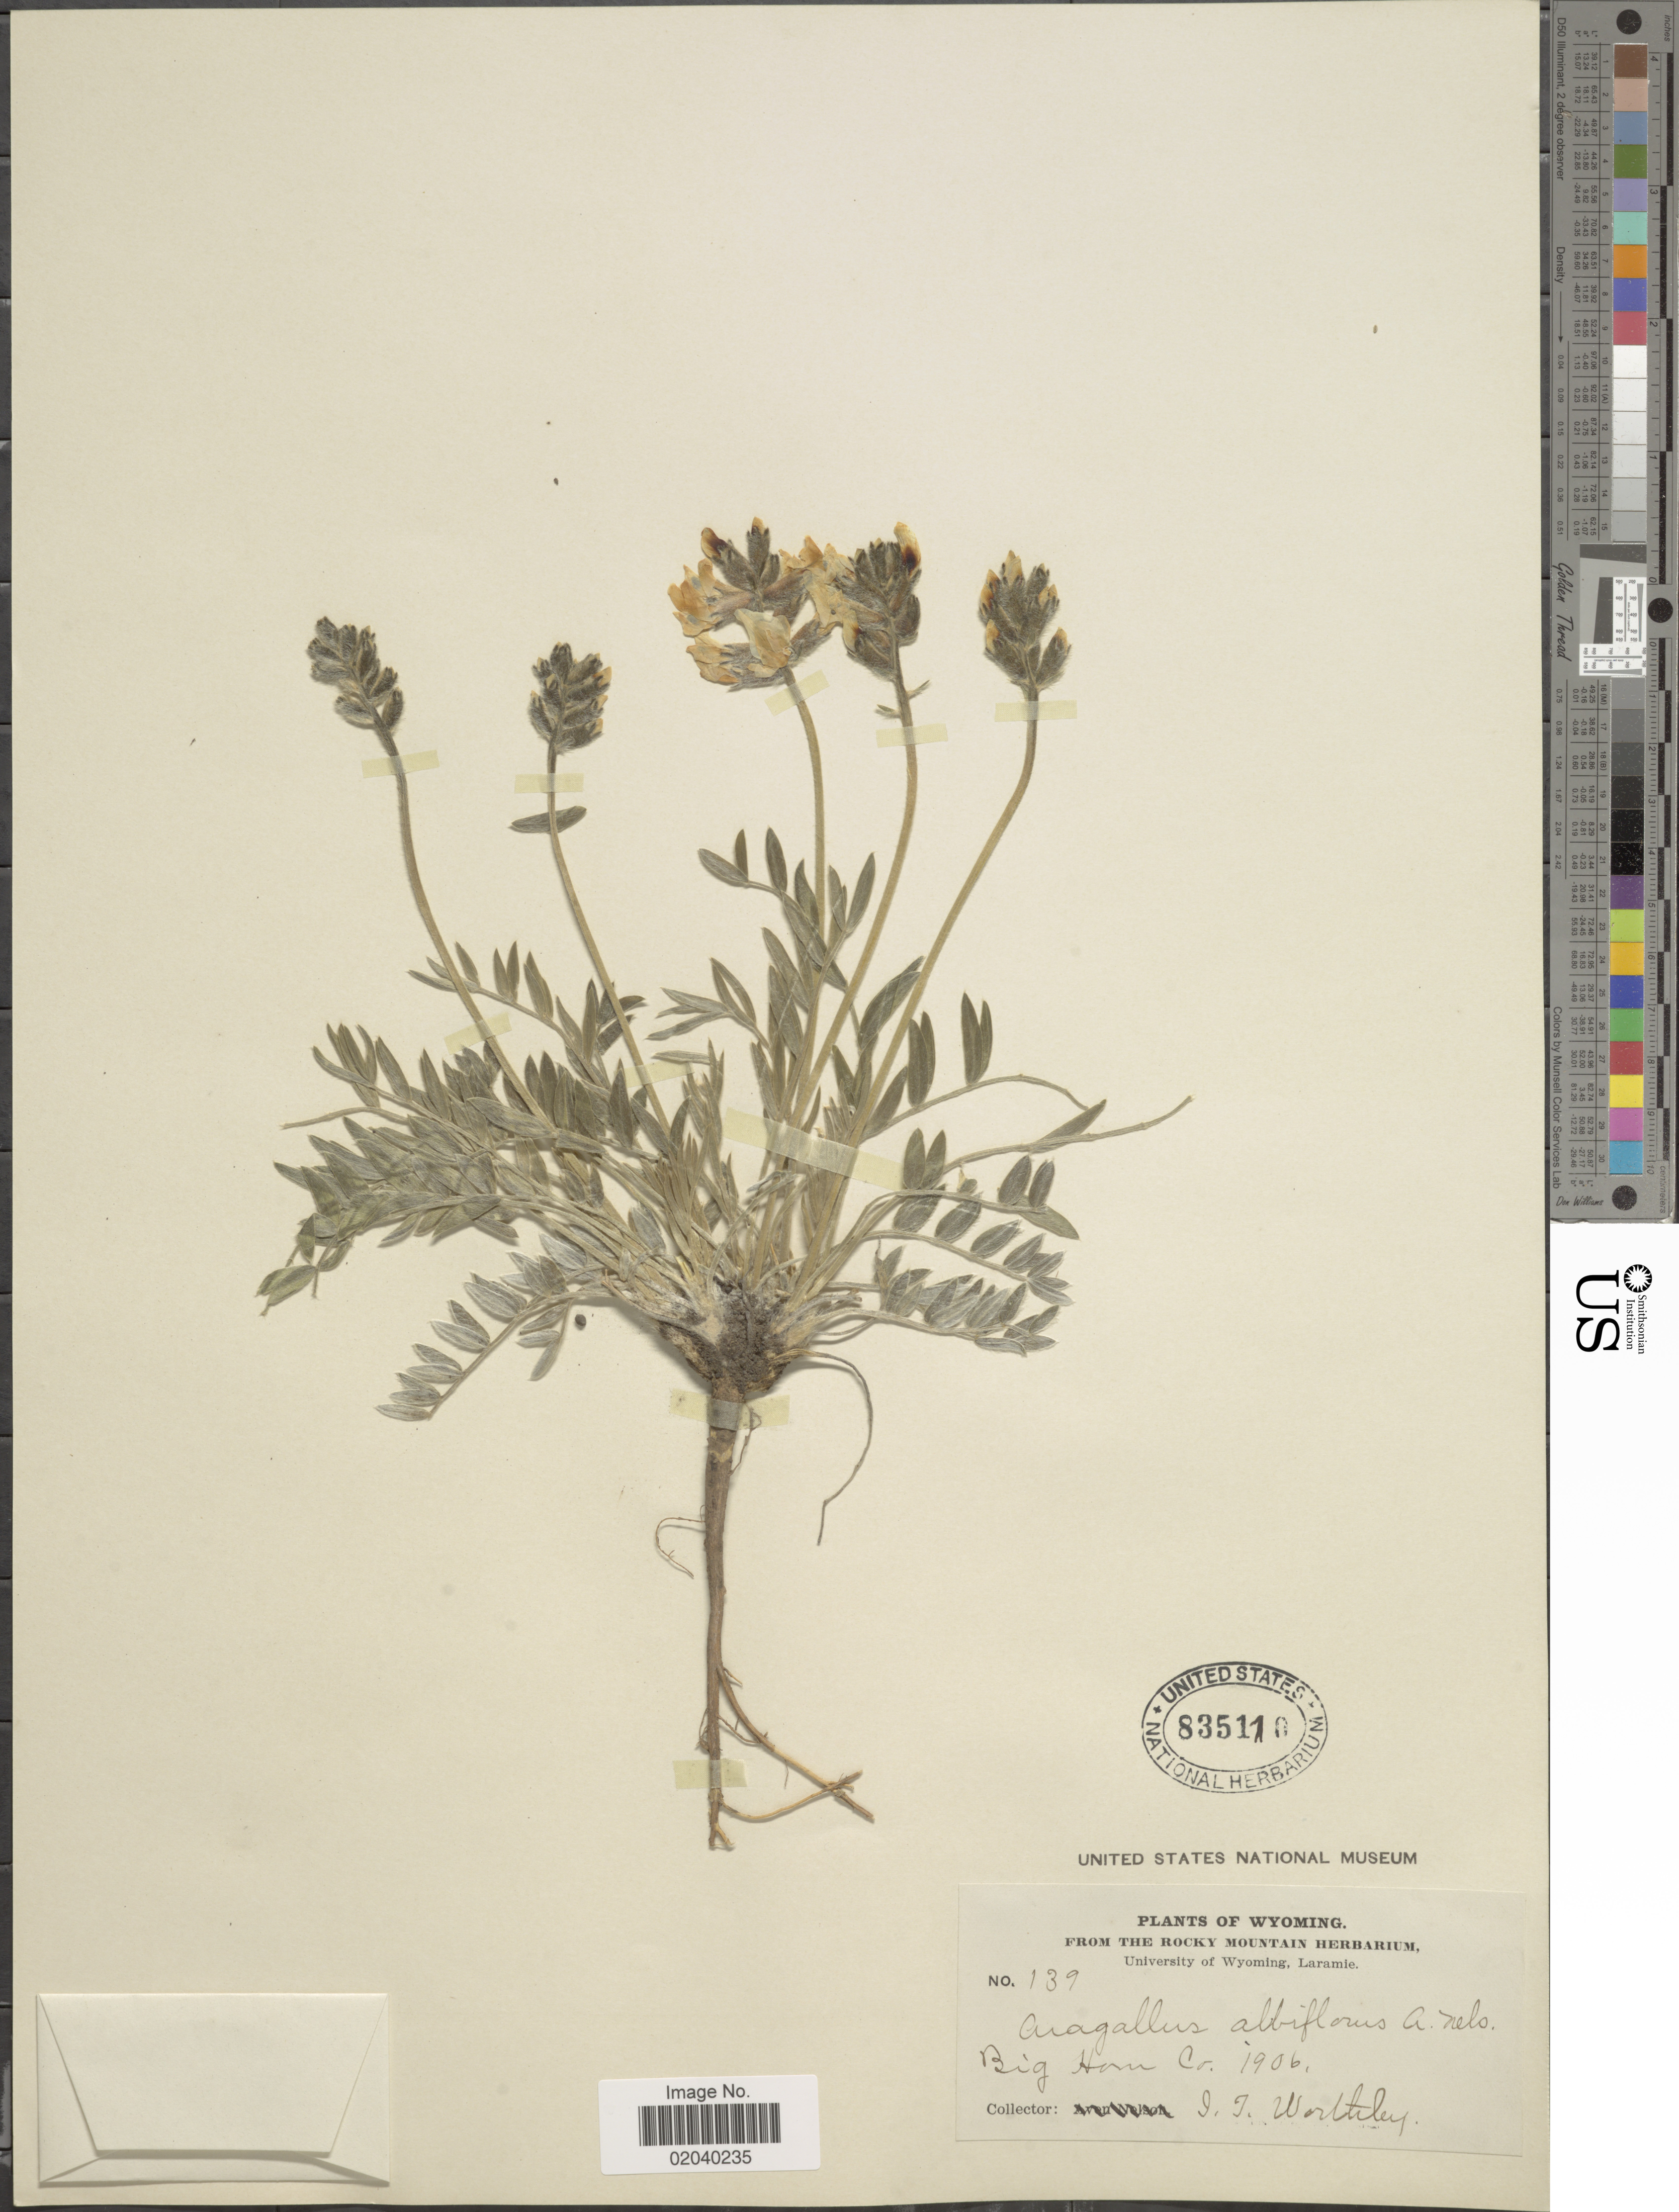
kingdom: Plantae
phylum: Tracheophyta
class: Magnoliopsida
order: Fabales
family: Fabaceae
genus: Oxytropis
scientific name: Oxytropis sericea var. sericea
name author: Nutt.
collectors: I. Worthley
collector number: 139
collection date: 1906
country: United States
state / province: Wyoming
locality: Big Horn Co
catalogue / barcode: US 835110